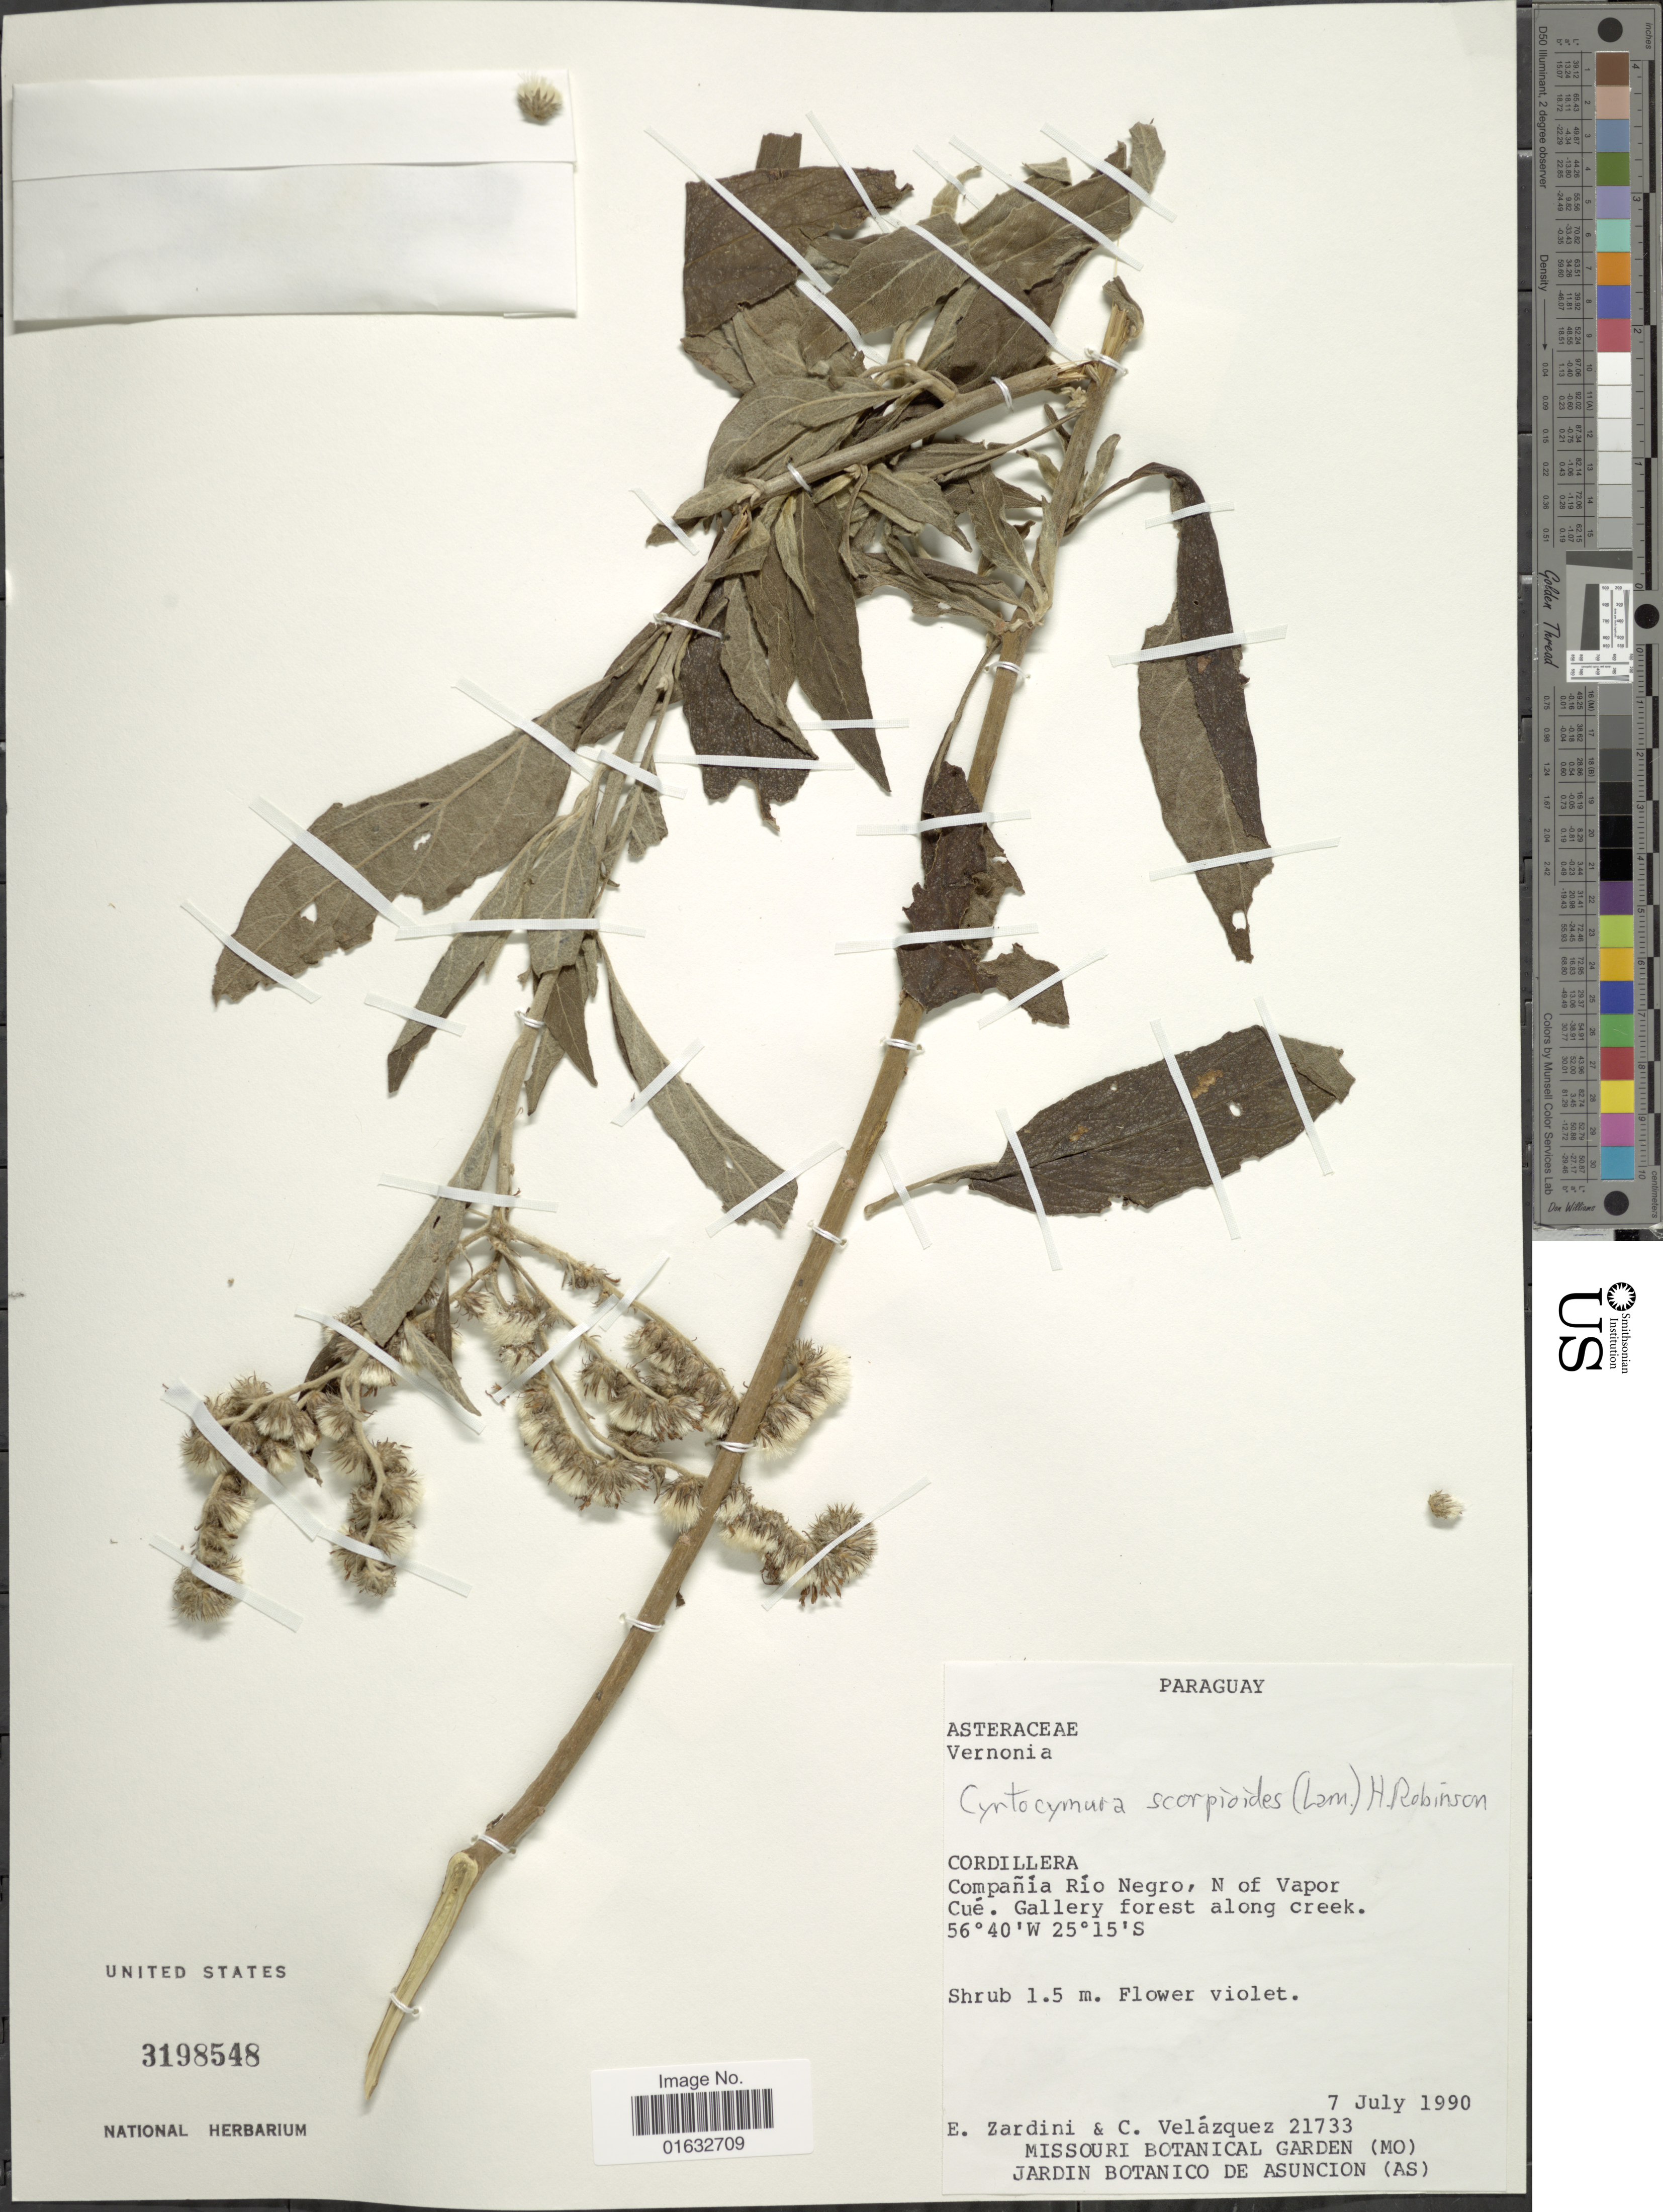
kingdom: Plantae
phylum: Tracheophyta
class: Magnoliopsida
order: Asterales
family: Asteraceae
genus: Cyrtocymura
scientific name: Cyrtocymura scorpioides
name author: (Lam.) H. Rob.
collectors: E. M. Zardini & C. Velázquez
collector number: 21733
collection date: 1990-07-07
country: Paraguay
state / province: Cordillera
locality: Compania Rio Negro, N of Vapor Cue. Gallery forest along Creek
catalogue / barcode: US 3198548